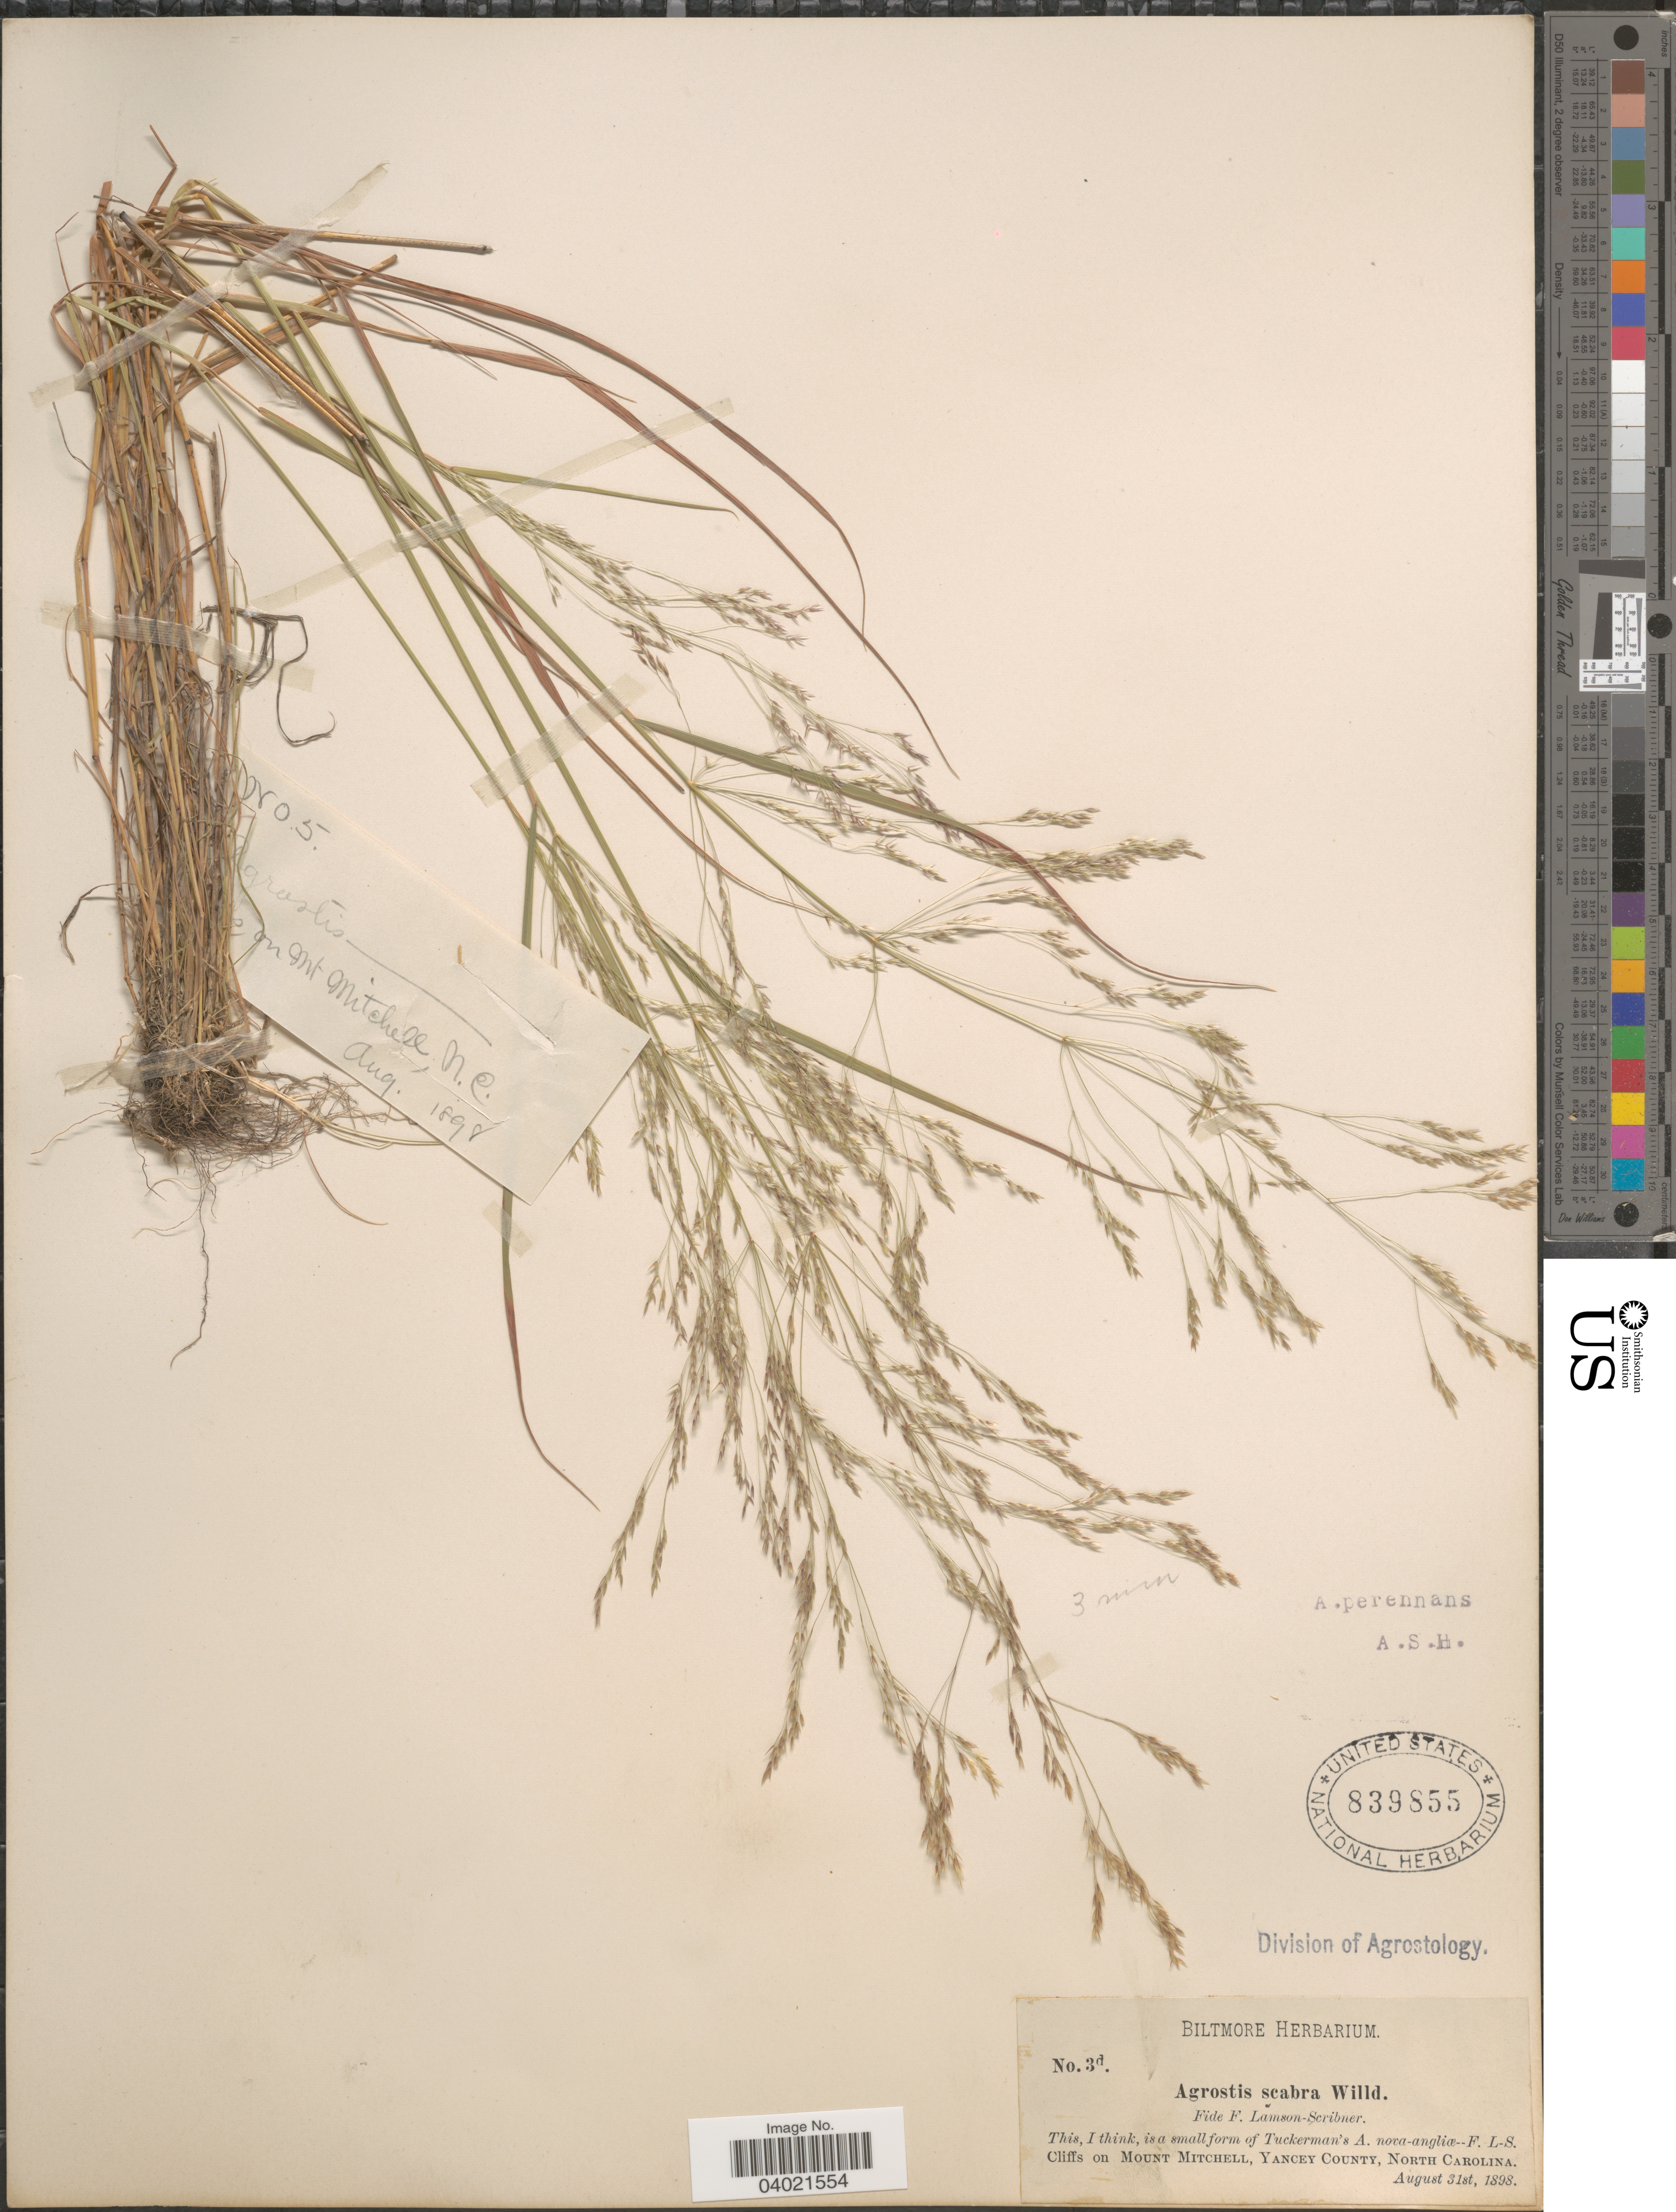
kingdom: Plantae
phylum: Tracheophyta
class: Liliopsida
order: Poales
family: Poaceae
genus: Agrostis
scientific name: Agrostis perennans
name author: (Walter) Tuck.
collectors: ex herb. Biltmore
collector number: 3d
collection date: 1898-08-31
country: United States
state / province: North Carolina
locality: Cliffs on Mount Mitchell, Yancey County.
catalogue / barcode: US 839855